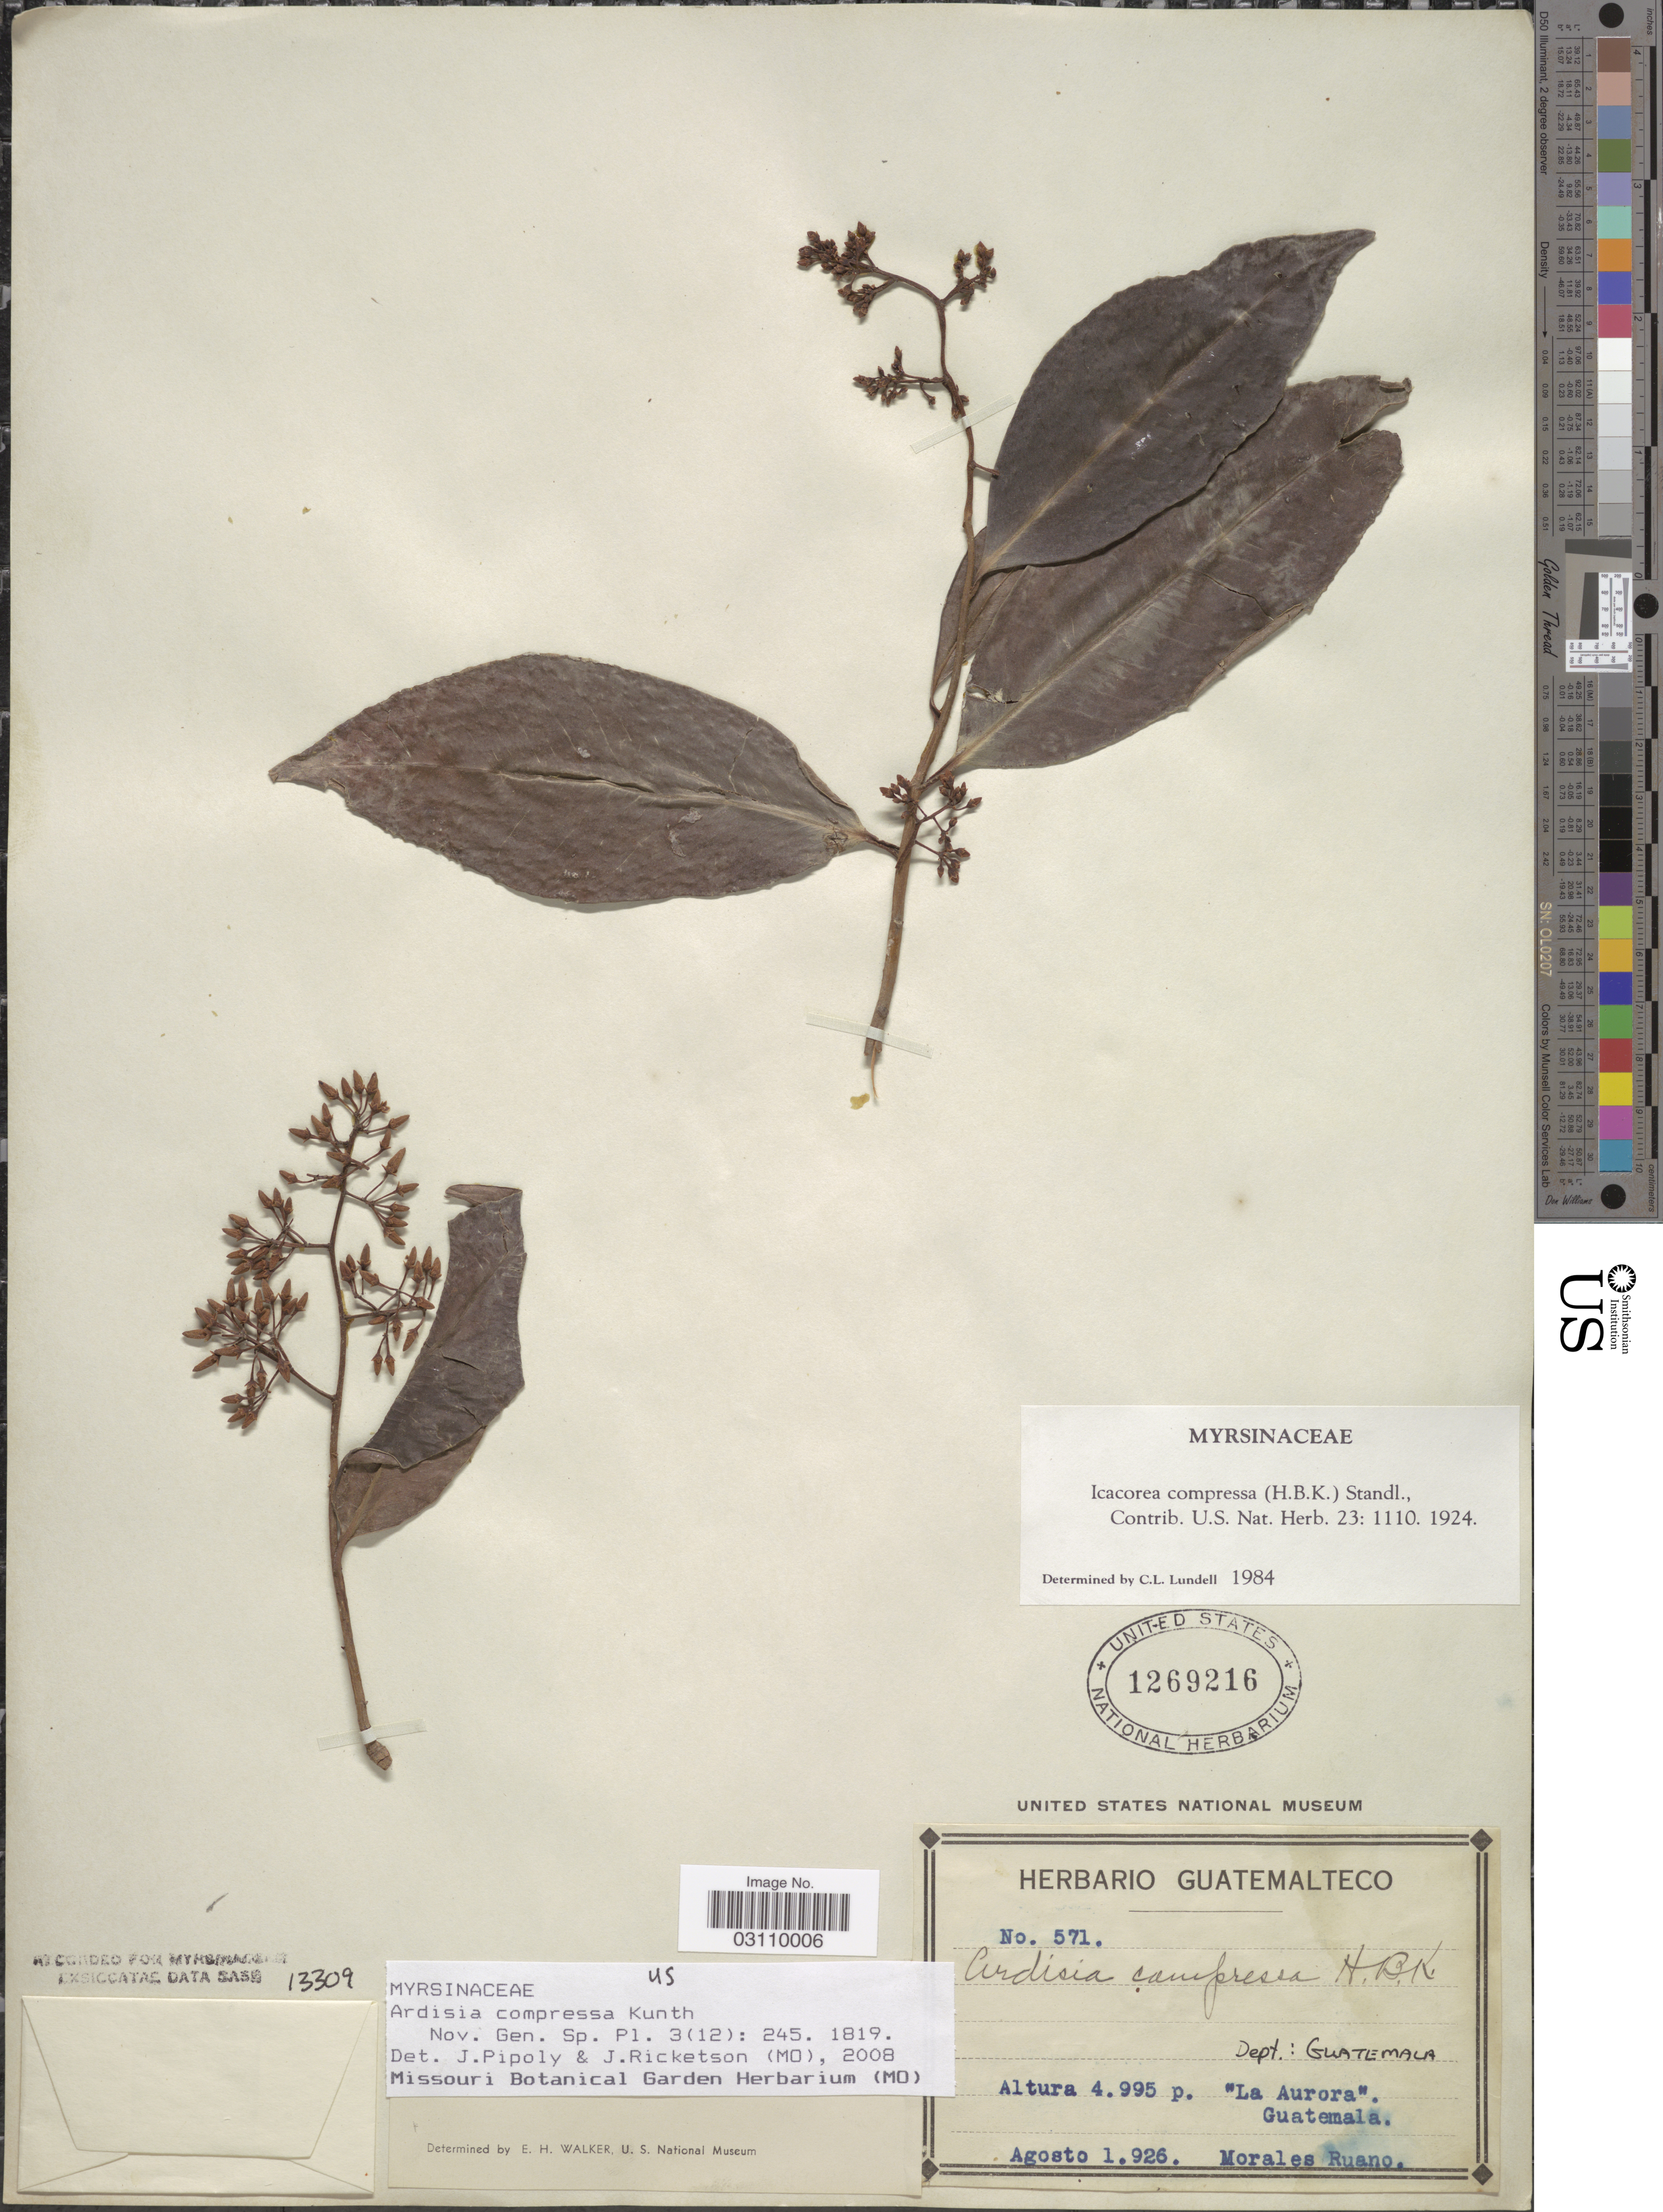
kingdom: Plantae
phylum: Tracheophyta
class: Magnoliopsida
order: Ericales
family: Primulaceae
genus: Ardisia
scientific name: Ardisia compressa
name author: Kunth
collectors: M. Ruano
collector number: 571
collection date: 1926-08-01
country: Guatemala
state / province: Guatemala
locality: La Aurora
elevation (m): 1522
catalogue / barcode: US 1269216